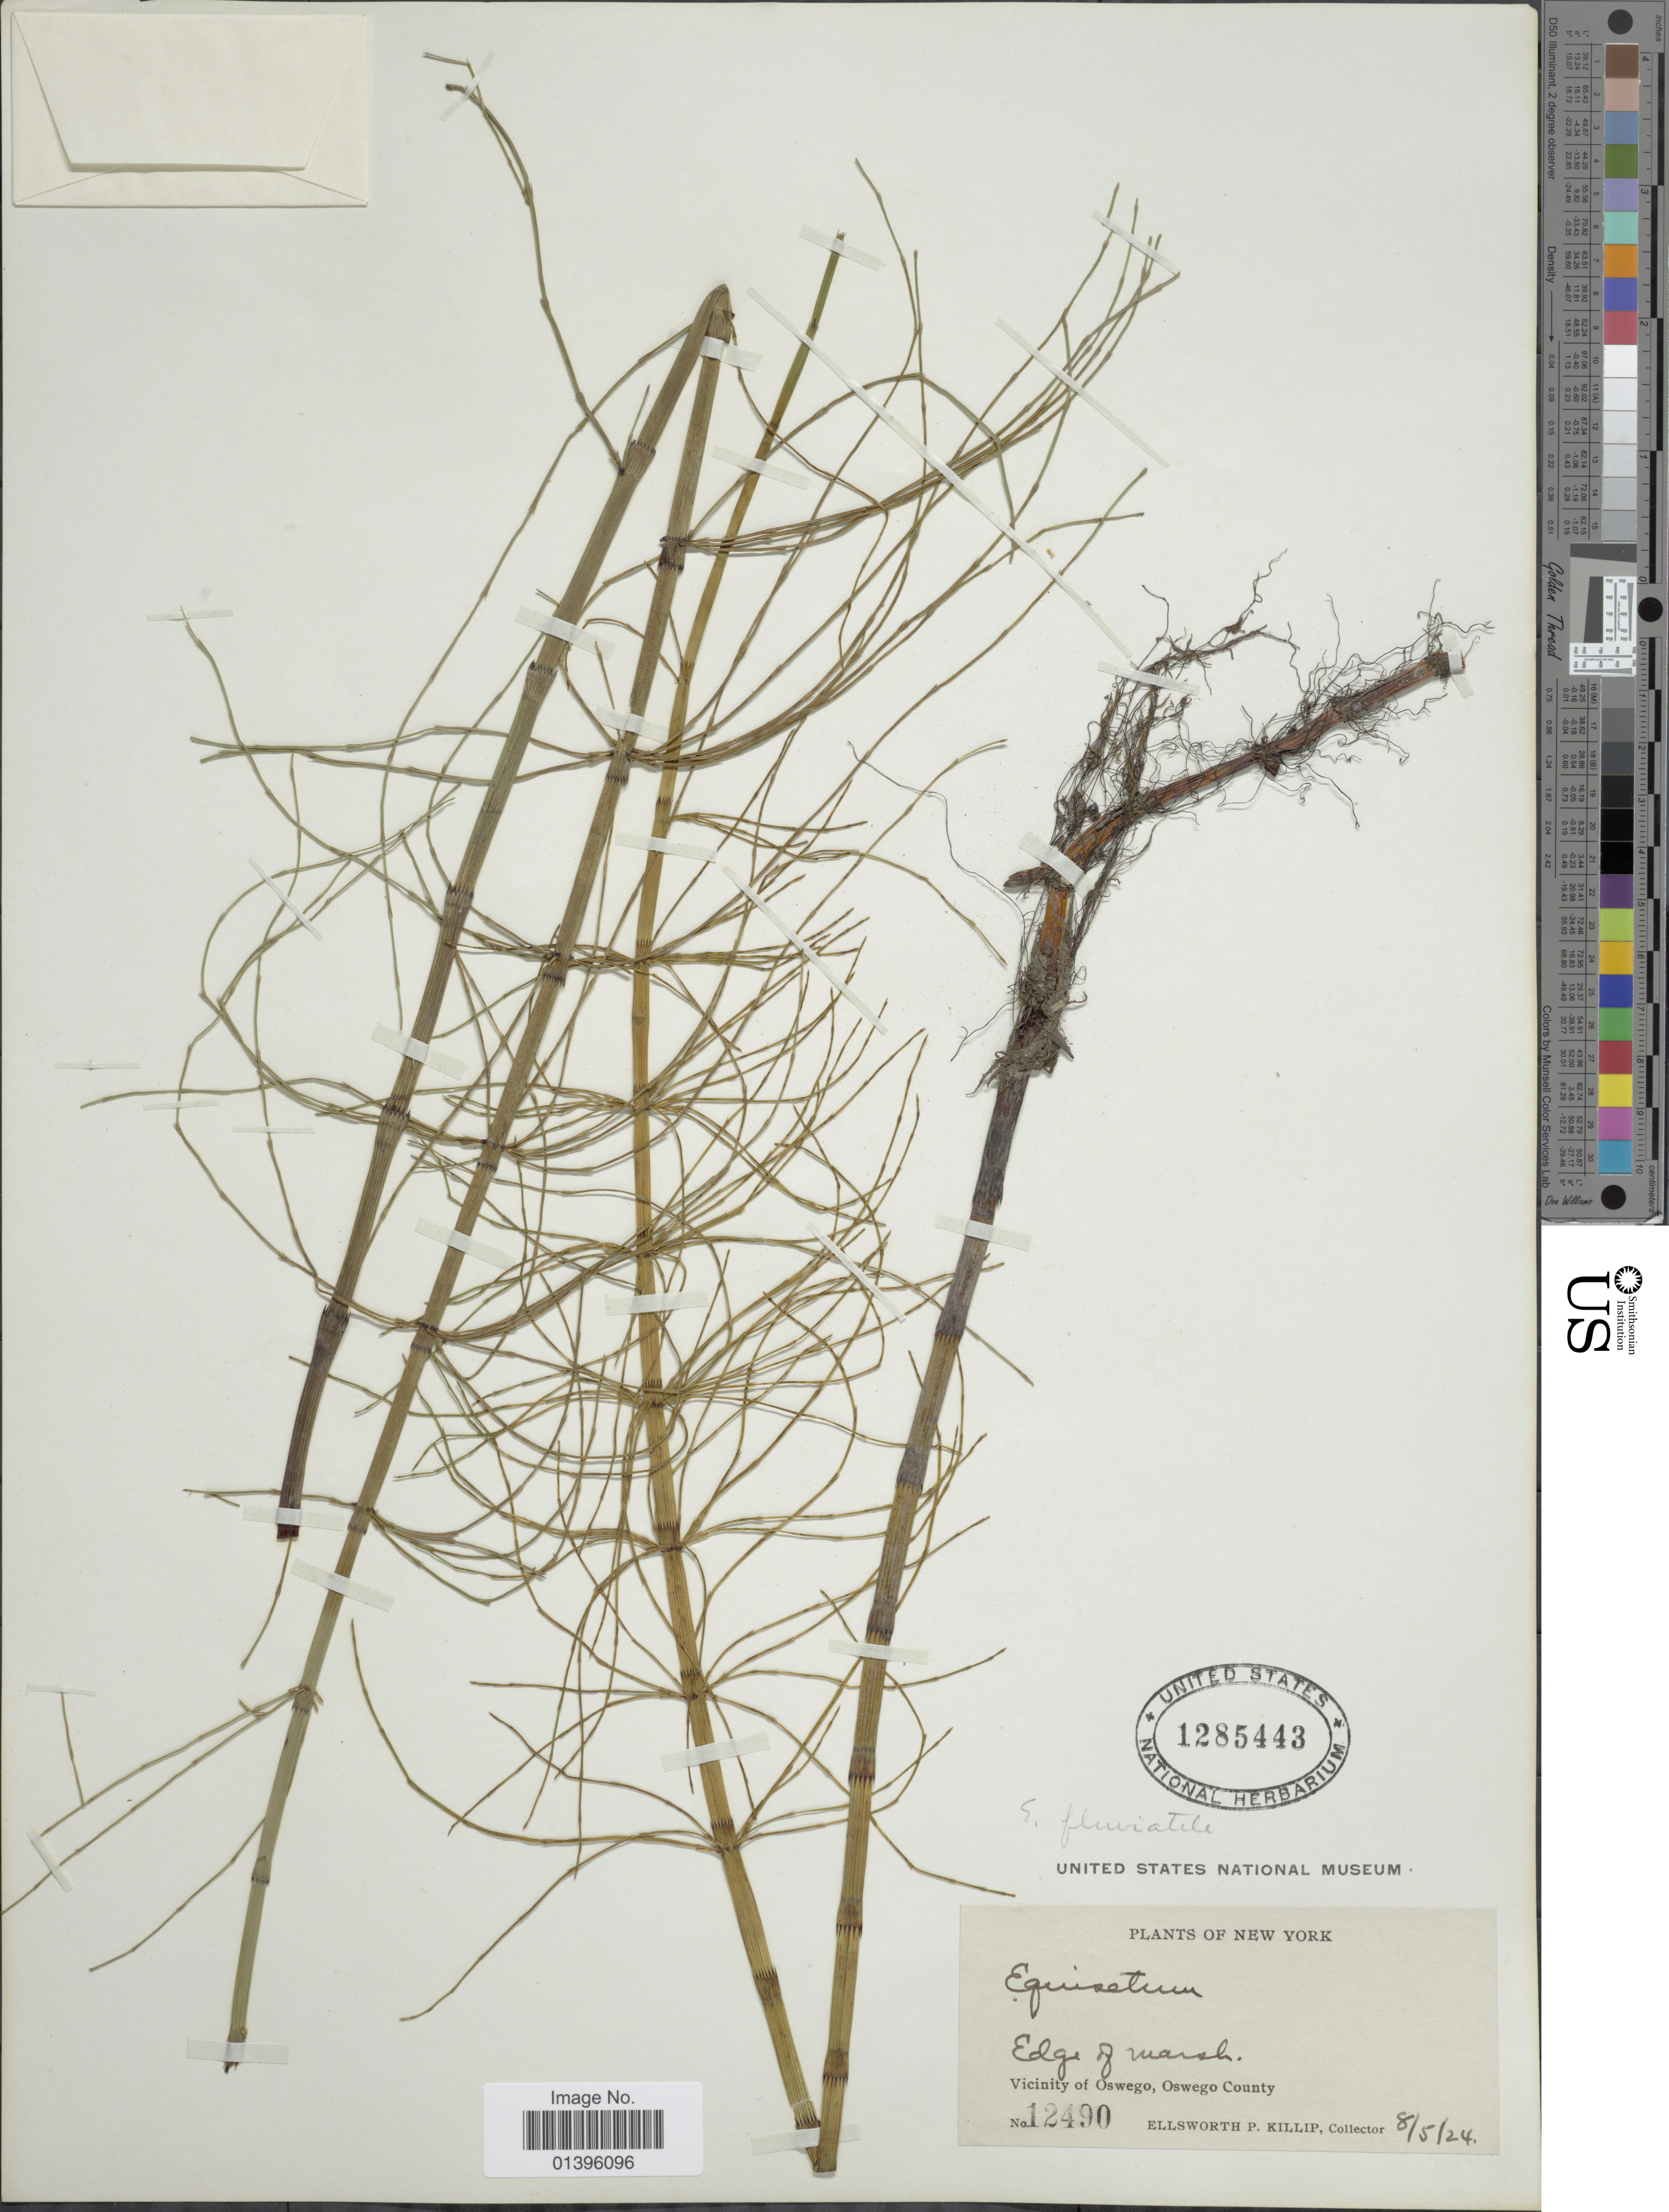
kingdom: Plantae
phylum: Tracheophyta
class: Polypodiopsida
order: Equisetales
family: Equisetaceae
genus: Equisetum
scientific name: Equisetum fluviatile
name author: L.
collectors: E. P. Killip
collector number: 12490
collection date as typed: Transcribed d/m/y: 5/8/24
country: United States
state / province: New York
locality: Vicinity of Oswego, Oswego County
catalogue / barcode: US 1285443